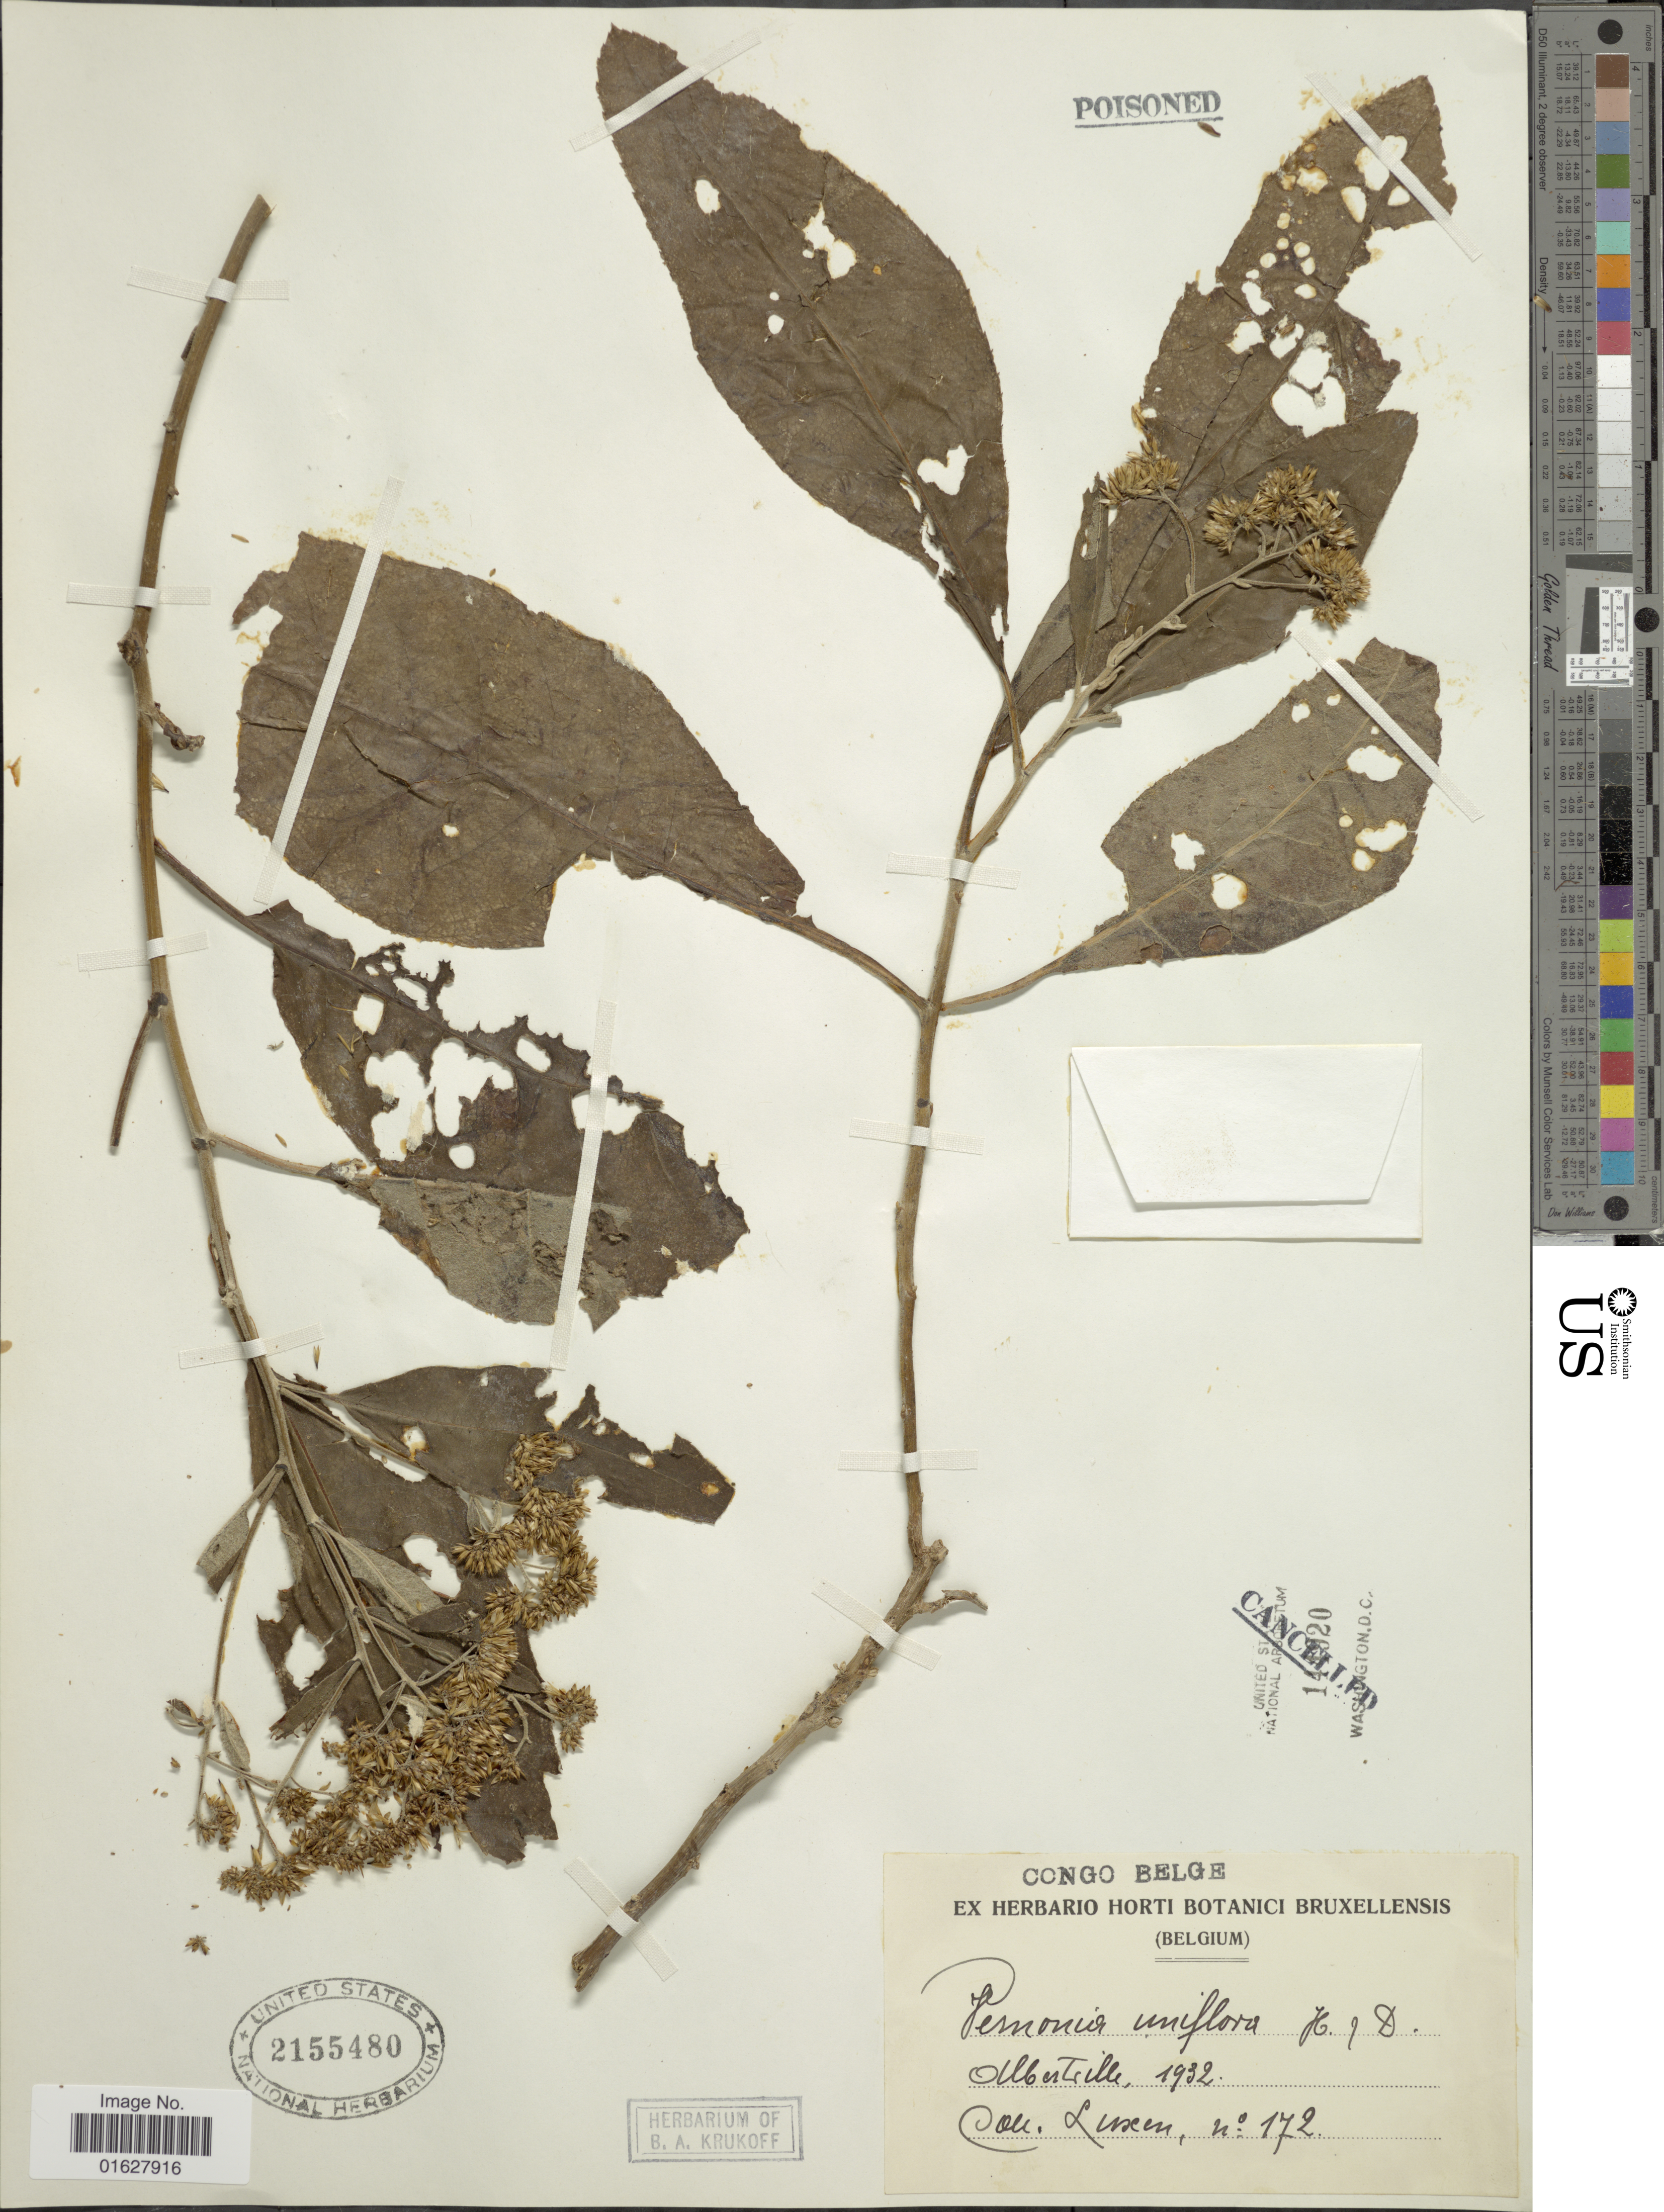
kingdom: Plantae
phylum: Tracheophyta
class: Magnoliopsida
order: Asterales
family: Asteraceae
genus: Vernonia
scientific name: Vernonia uniflora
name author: Hutchinson & Dalziel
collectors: Luxen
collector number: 172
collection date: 1932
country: Congo, Democratic Republic of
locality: Albertville.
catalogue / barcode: US 2155480